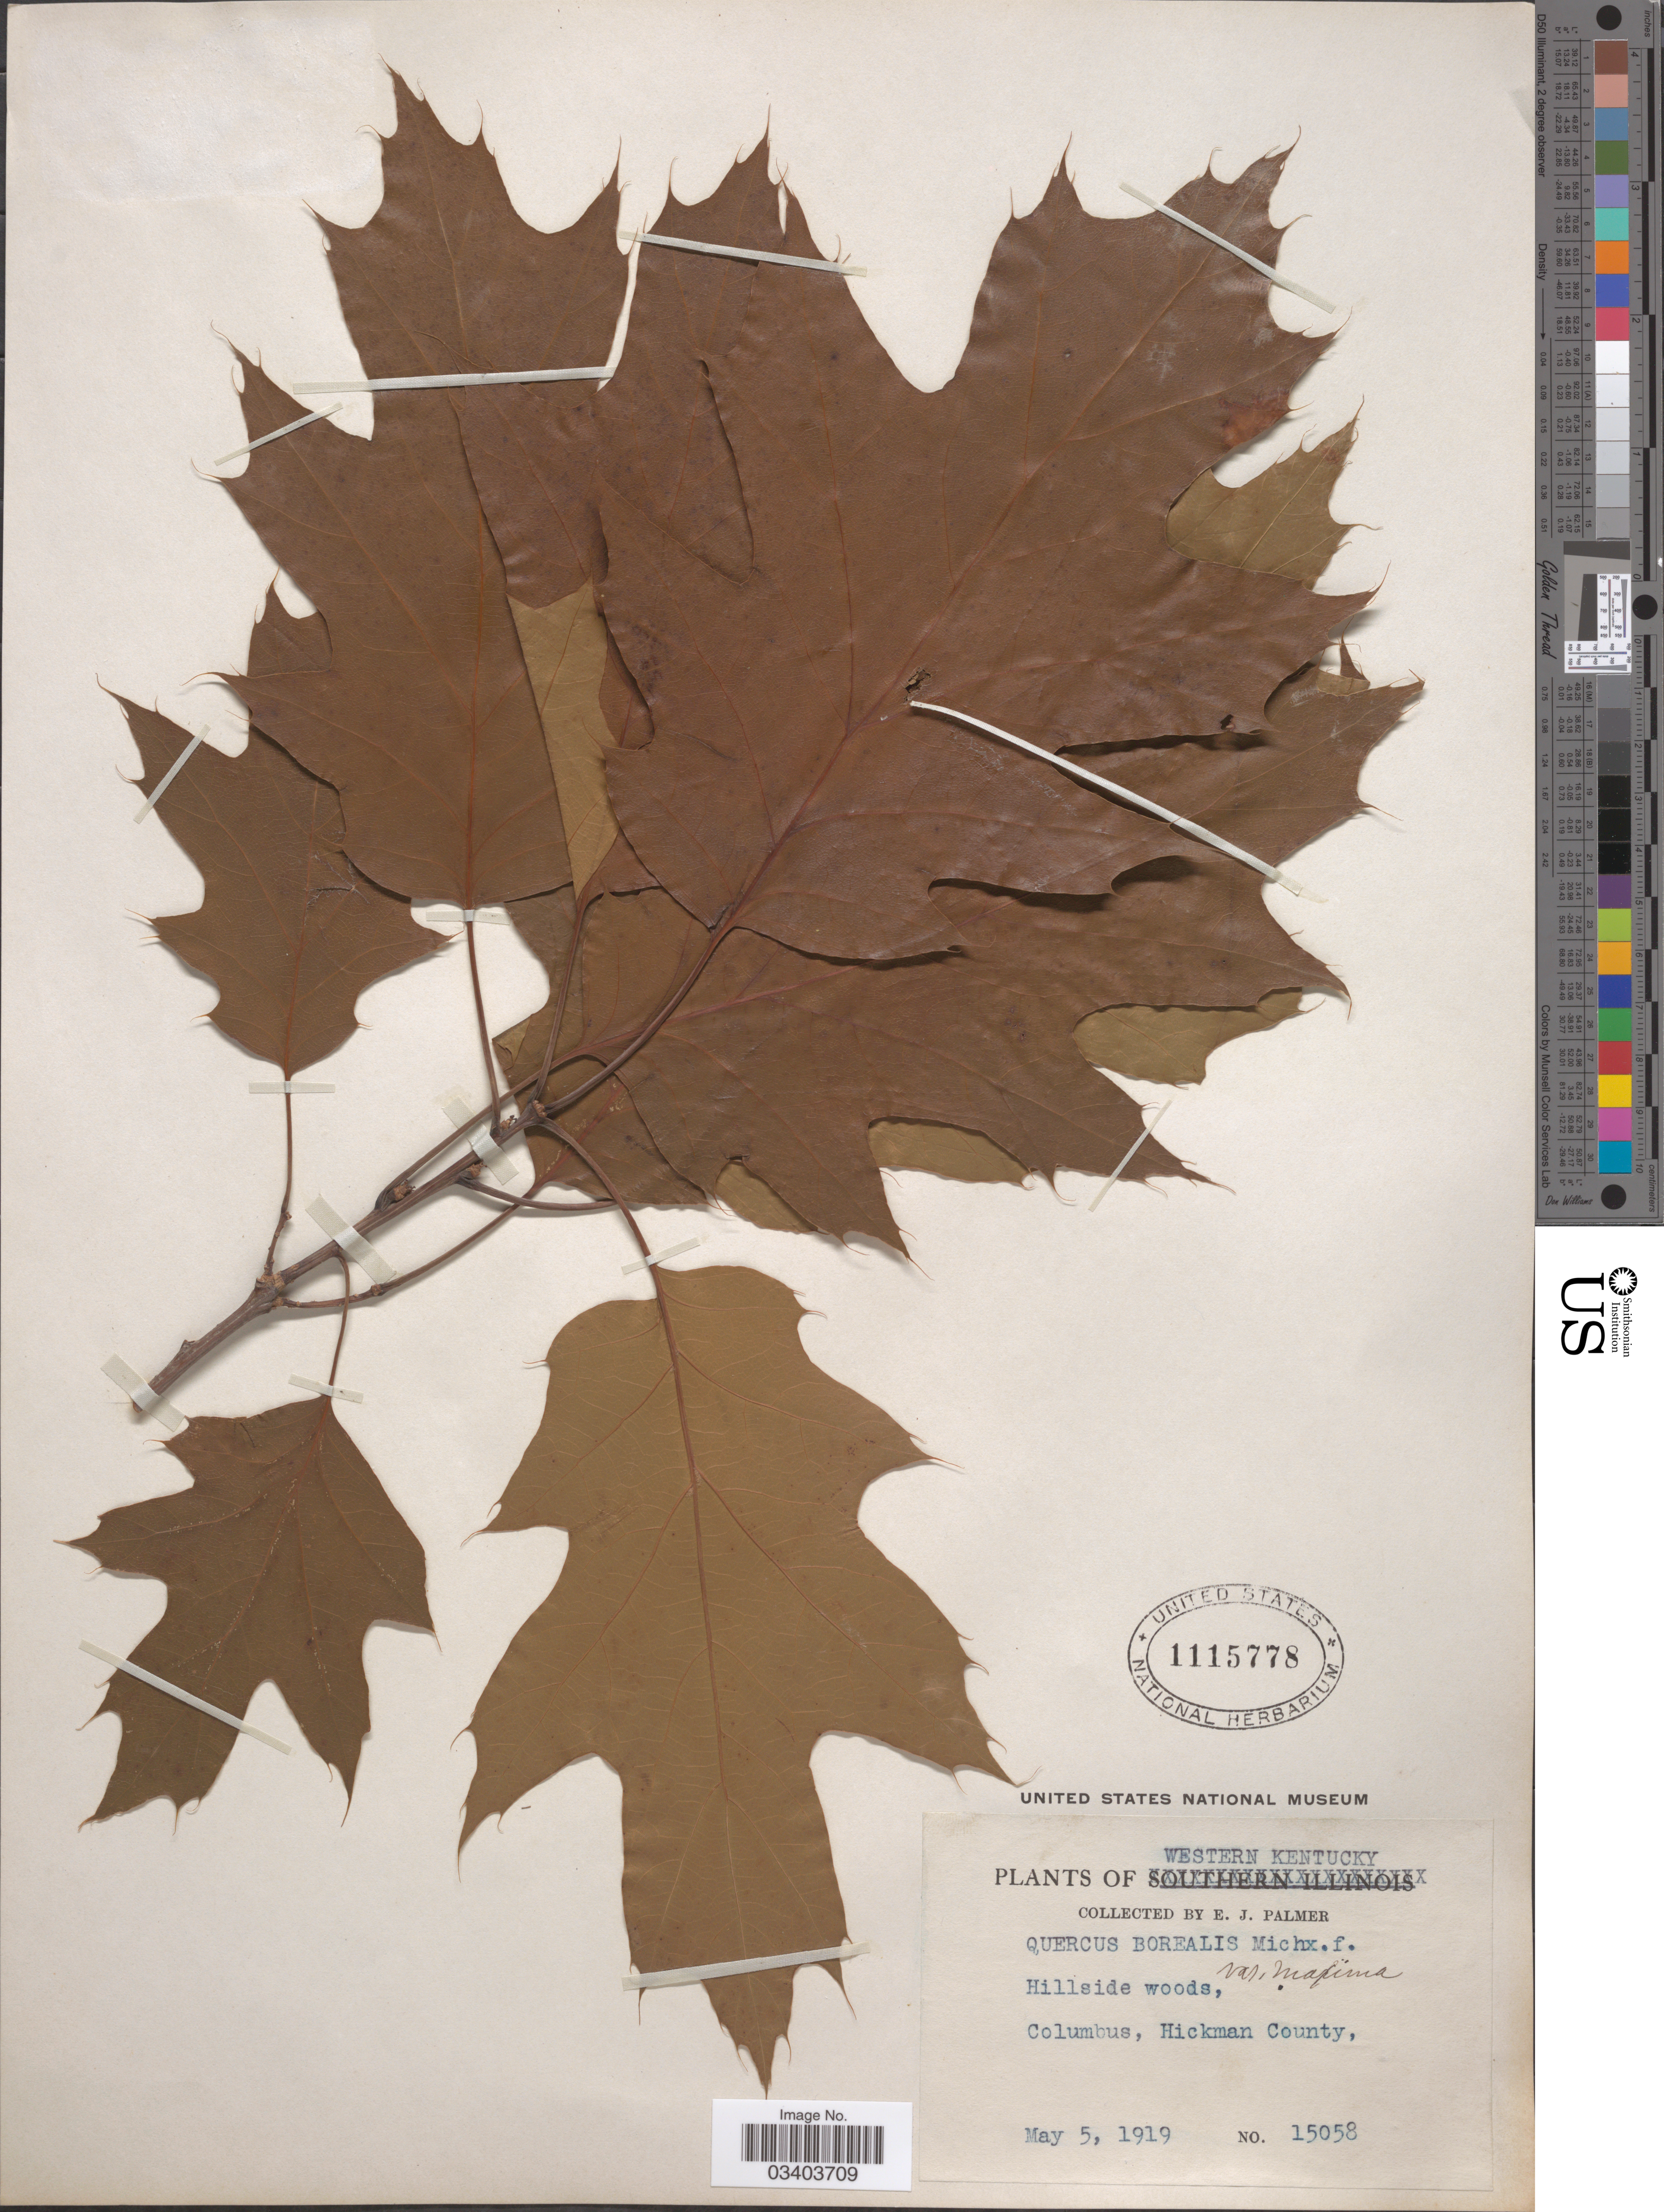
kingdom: Plantae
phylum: Tracheophyta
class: Magnoliopsida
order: Fagales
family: Fagaceae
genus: Quercus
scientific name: Quercus borealis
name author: F. Michx.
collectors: E. J. Palmer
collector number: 15058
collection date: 1919-05-05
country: United States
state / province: Kentucky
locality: Western Kentucky. Hillside woods, Columbus, Hickman County.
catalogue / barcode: US 1115778